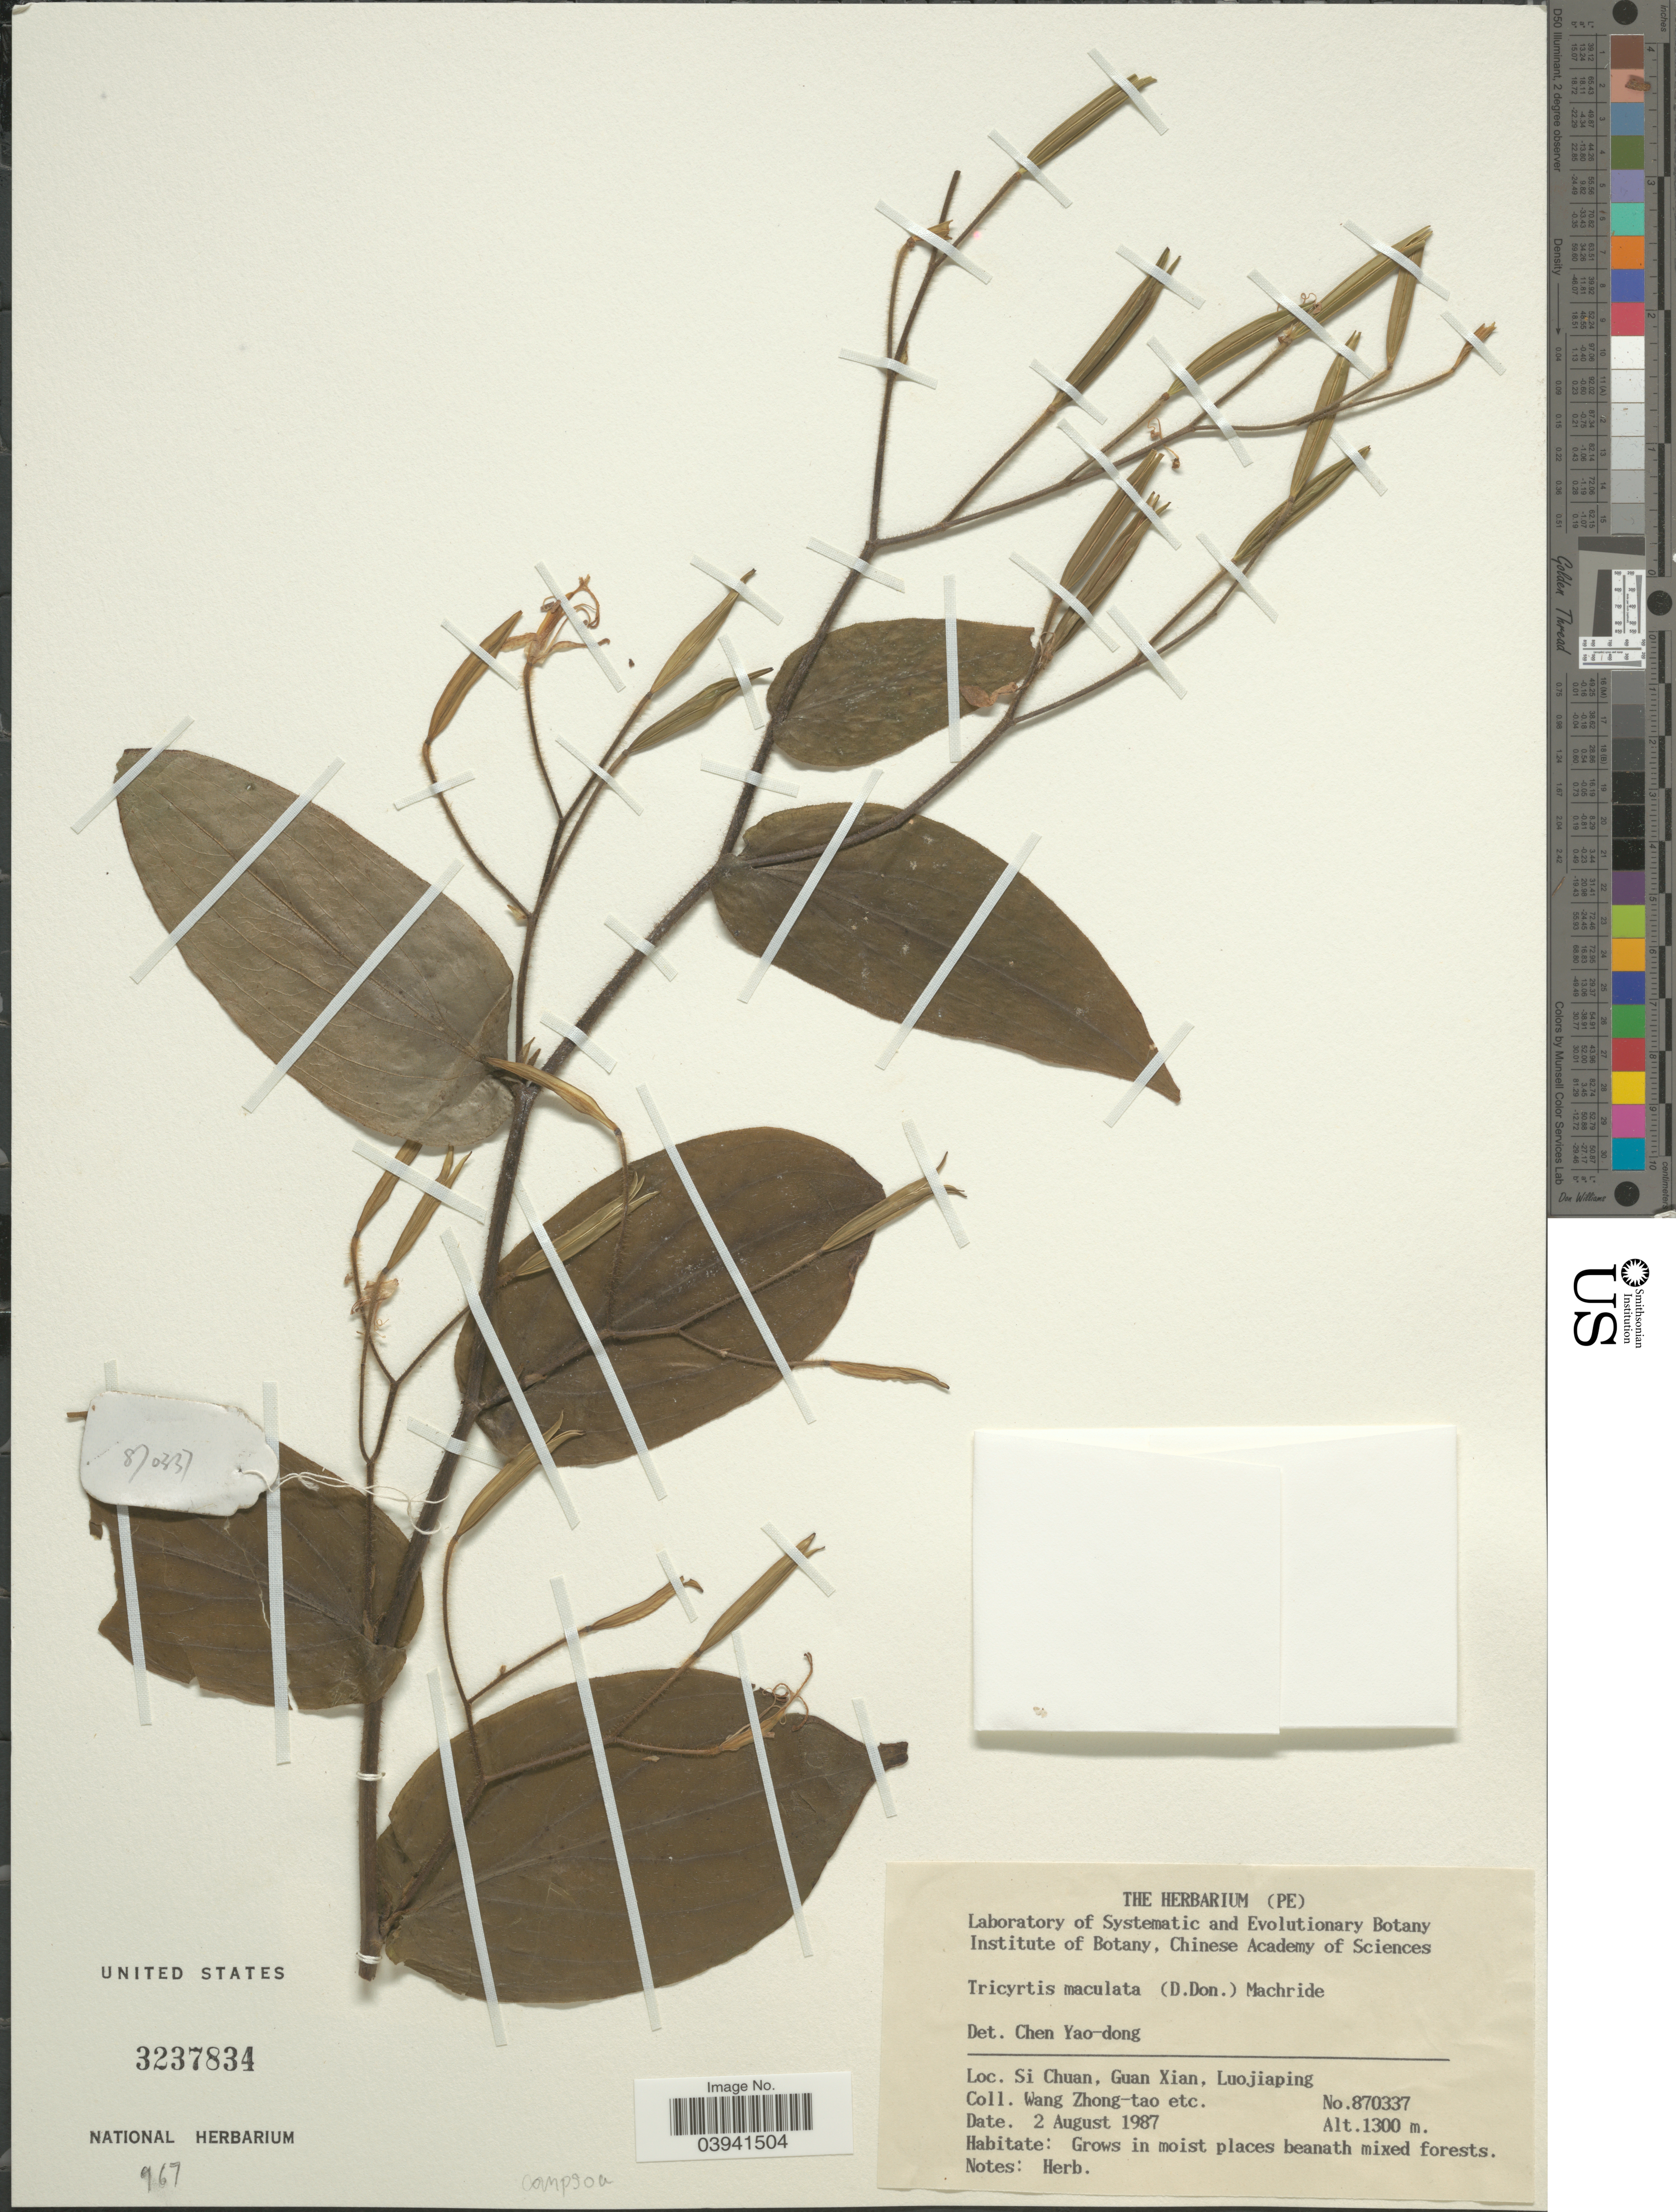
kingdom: Plantae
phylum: Tracheophyta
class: Liliopsida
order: Liliales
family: Liliaceae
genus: Tricyrtis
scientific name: Tricyrtis maculata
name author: (D. Don) J.F. Macbr.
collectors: W. Zhong-Tao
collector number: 870337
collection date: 1987-08-02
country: China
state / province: Sichuan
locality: Si Chuan, Guan Xian, Luojiaping.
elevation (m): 1300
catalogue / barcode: US 3237834